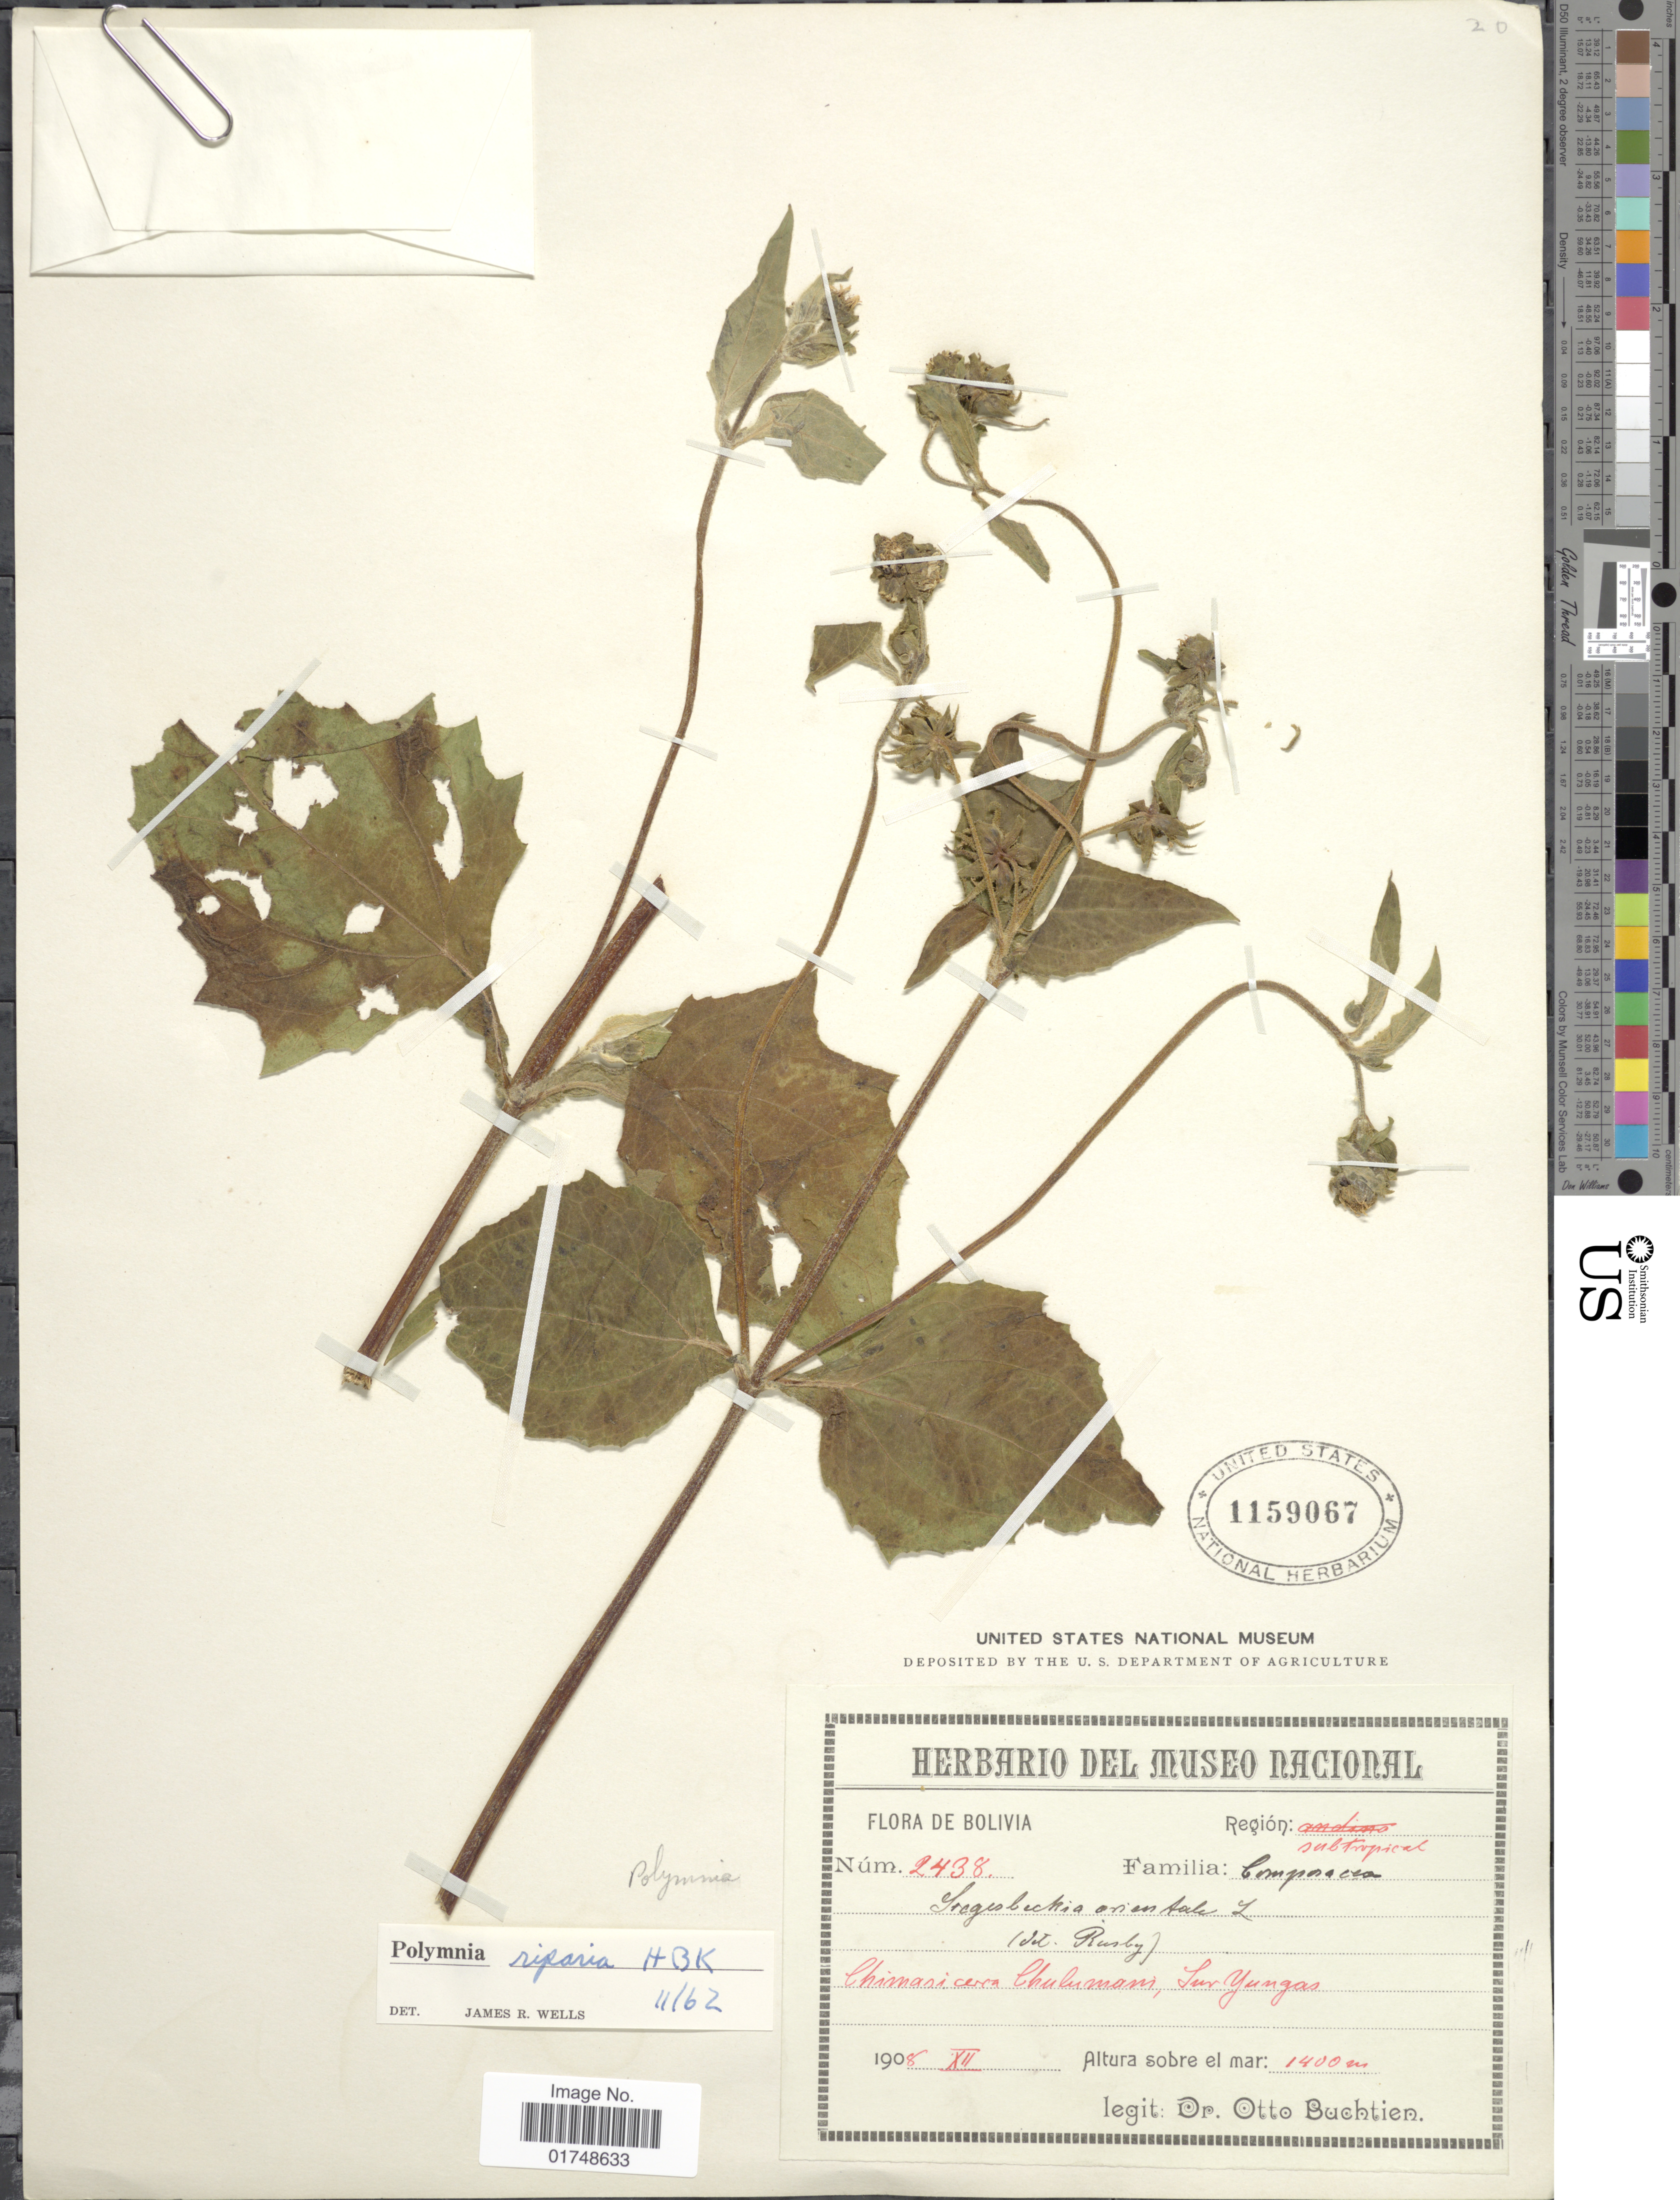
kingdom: Plantae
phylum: Tracheophyta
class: Magnoliopsida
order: Asterales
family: Asteraceae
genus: Smallanthus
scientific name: Smallanthus siegesbeckia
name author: (DC.) H. Rob.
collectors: O. Buchtien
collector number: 2438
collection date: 1908-12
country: Bolivia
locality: Region: subtropical. Chimansicera Chulumani, Sur Yungas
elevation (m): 1400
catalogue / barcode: US 1159067